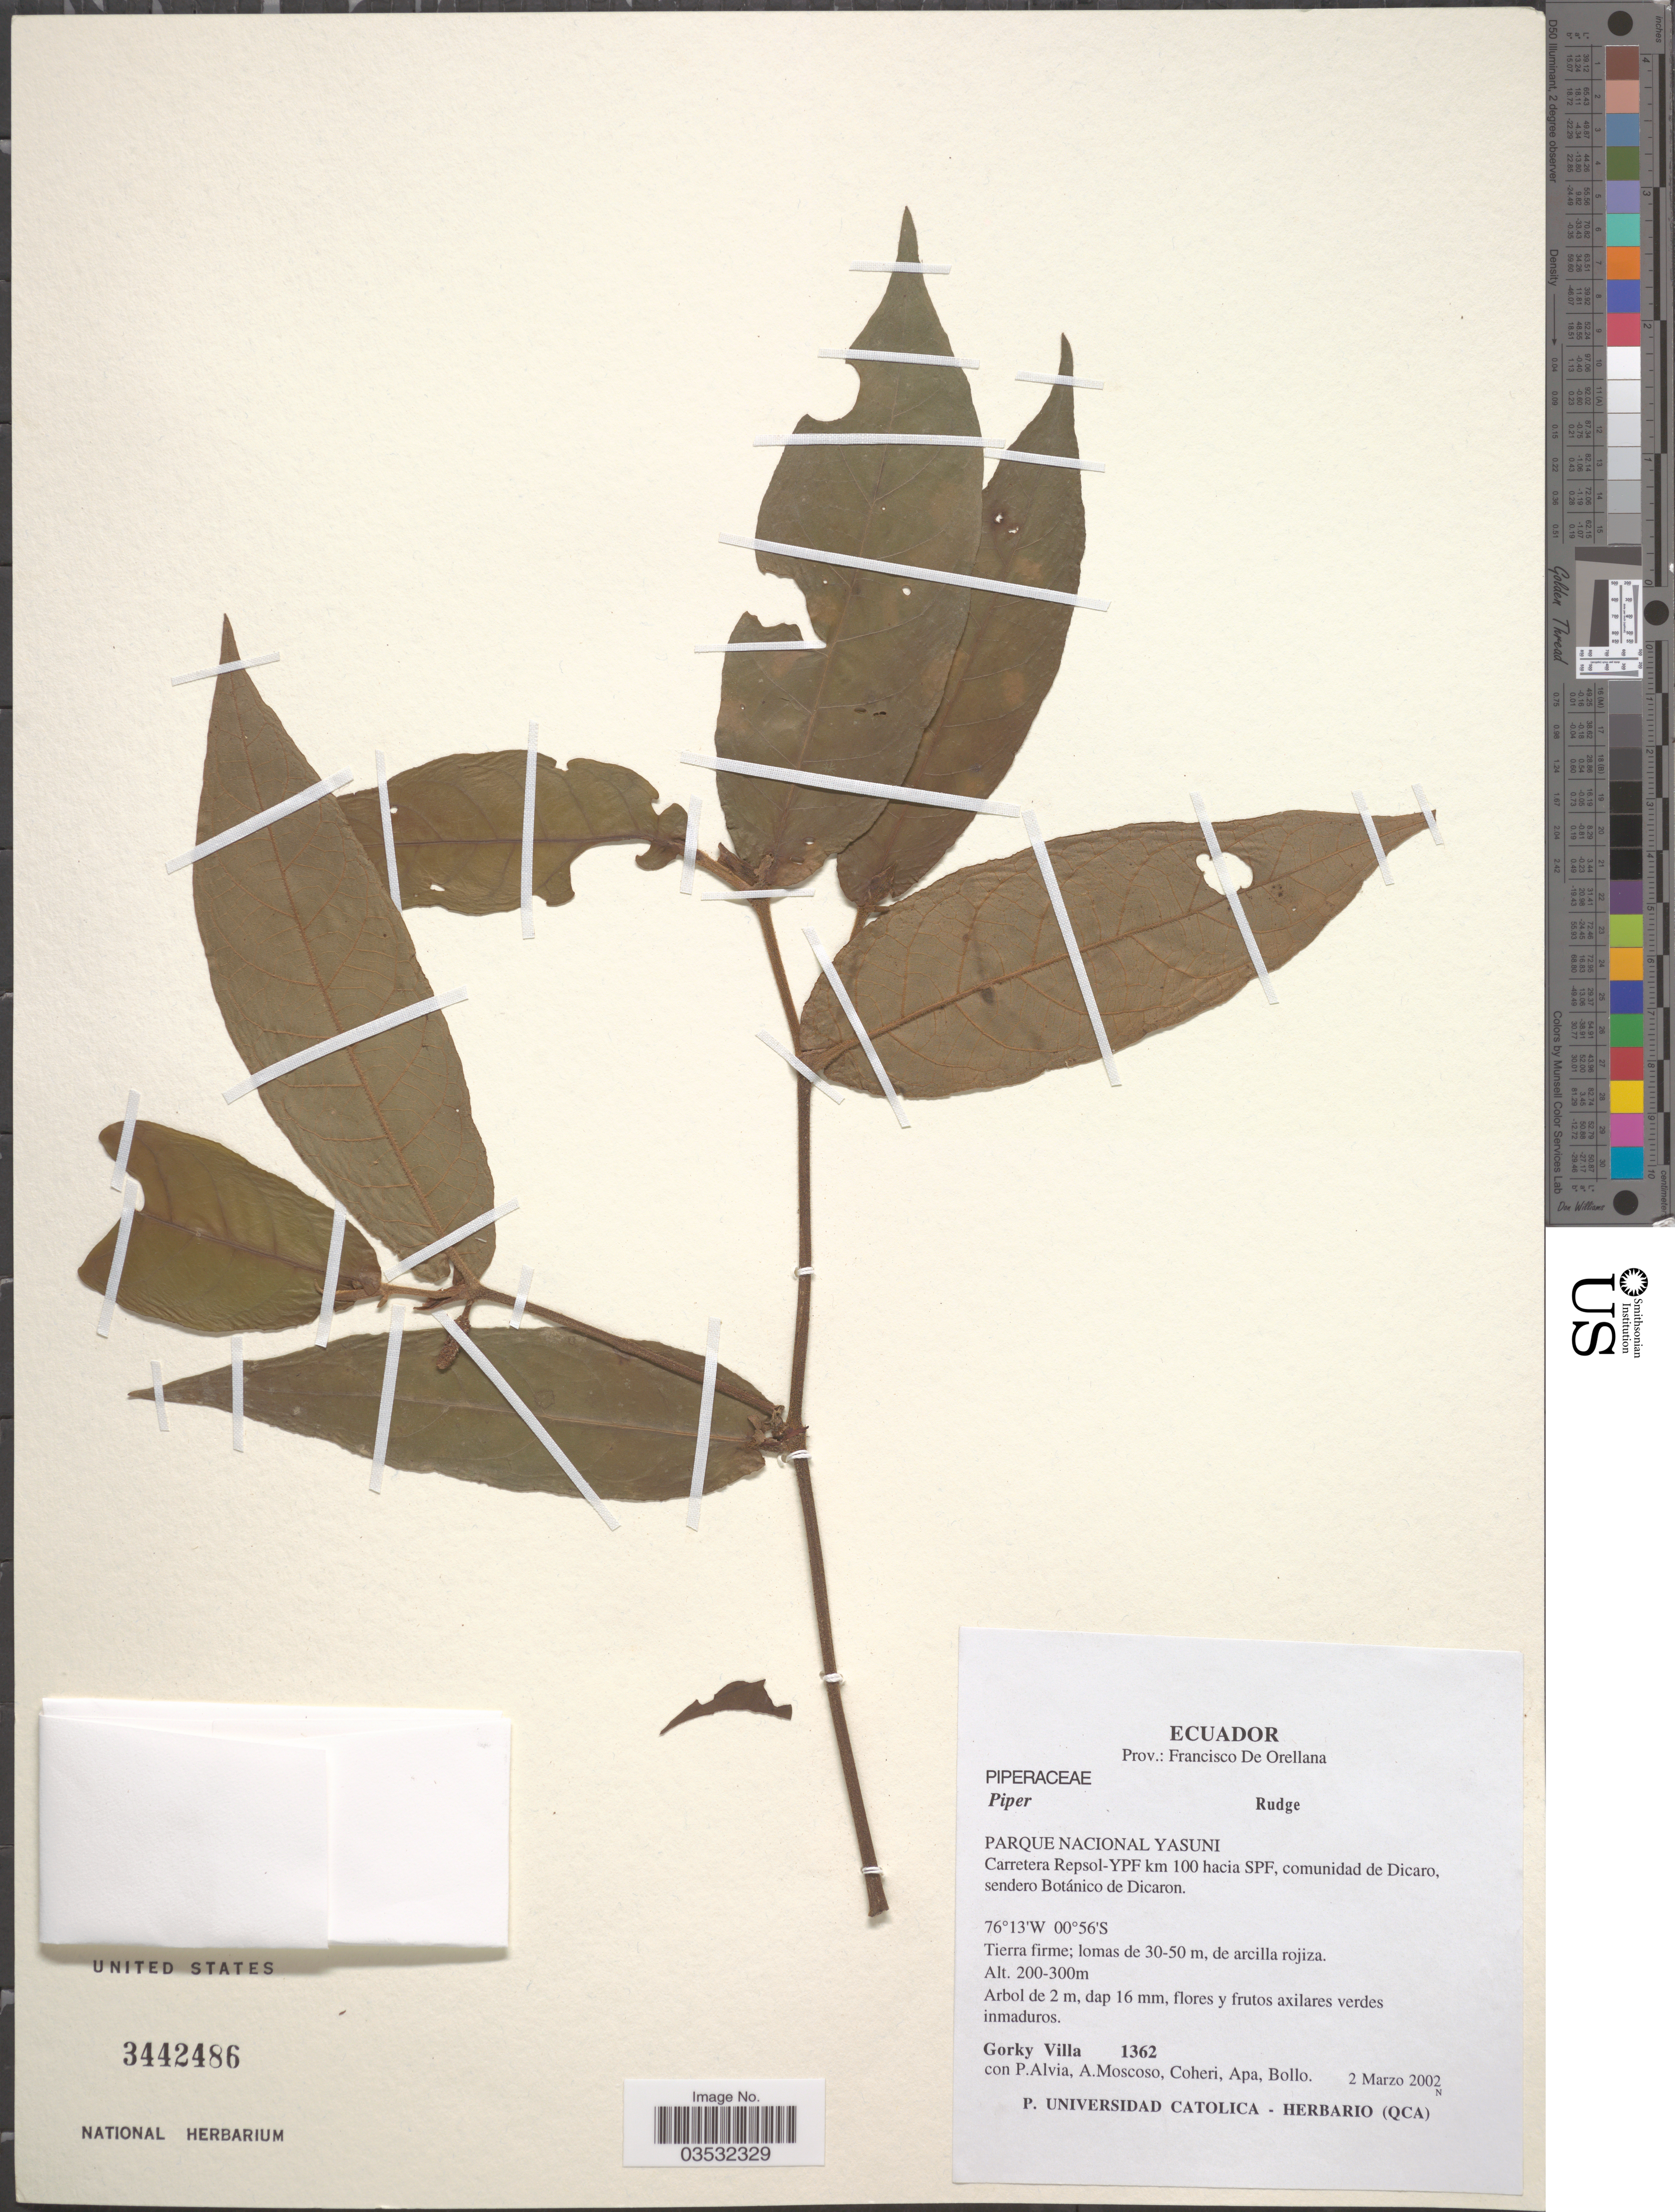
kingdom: Plantae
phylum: Tracheophyta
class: Magnoliopsida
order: Piperales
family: Piperaceae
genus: Piper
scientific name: Piper sp.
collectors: G. Villa, P. Alvia, A. Moscoso, -. Coheri & et al.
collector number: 1362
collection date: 2002-03-02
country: Ecuador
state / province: Orellana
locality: Prov.: Francisco De Orellana. Parque Nacional Yasuni. Carretera Repsol-YPF km 100 hacia SPF, comunidad de Dicaro, sendero Botánico de Dicaron.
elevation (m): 200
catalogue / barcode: US 3442486